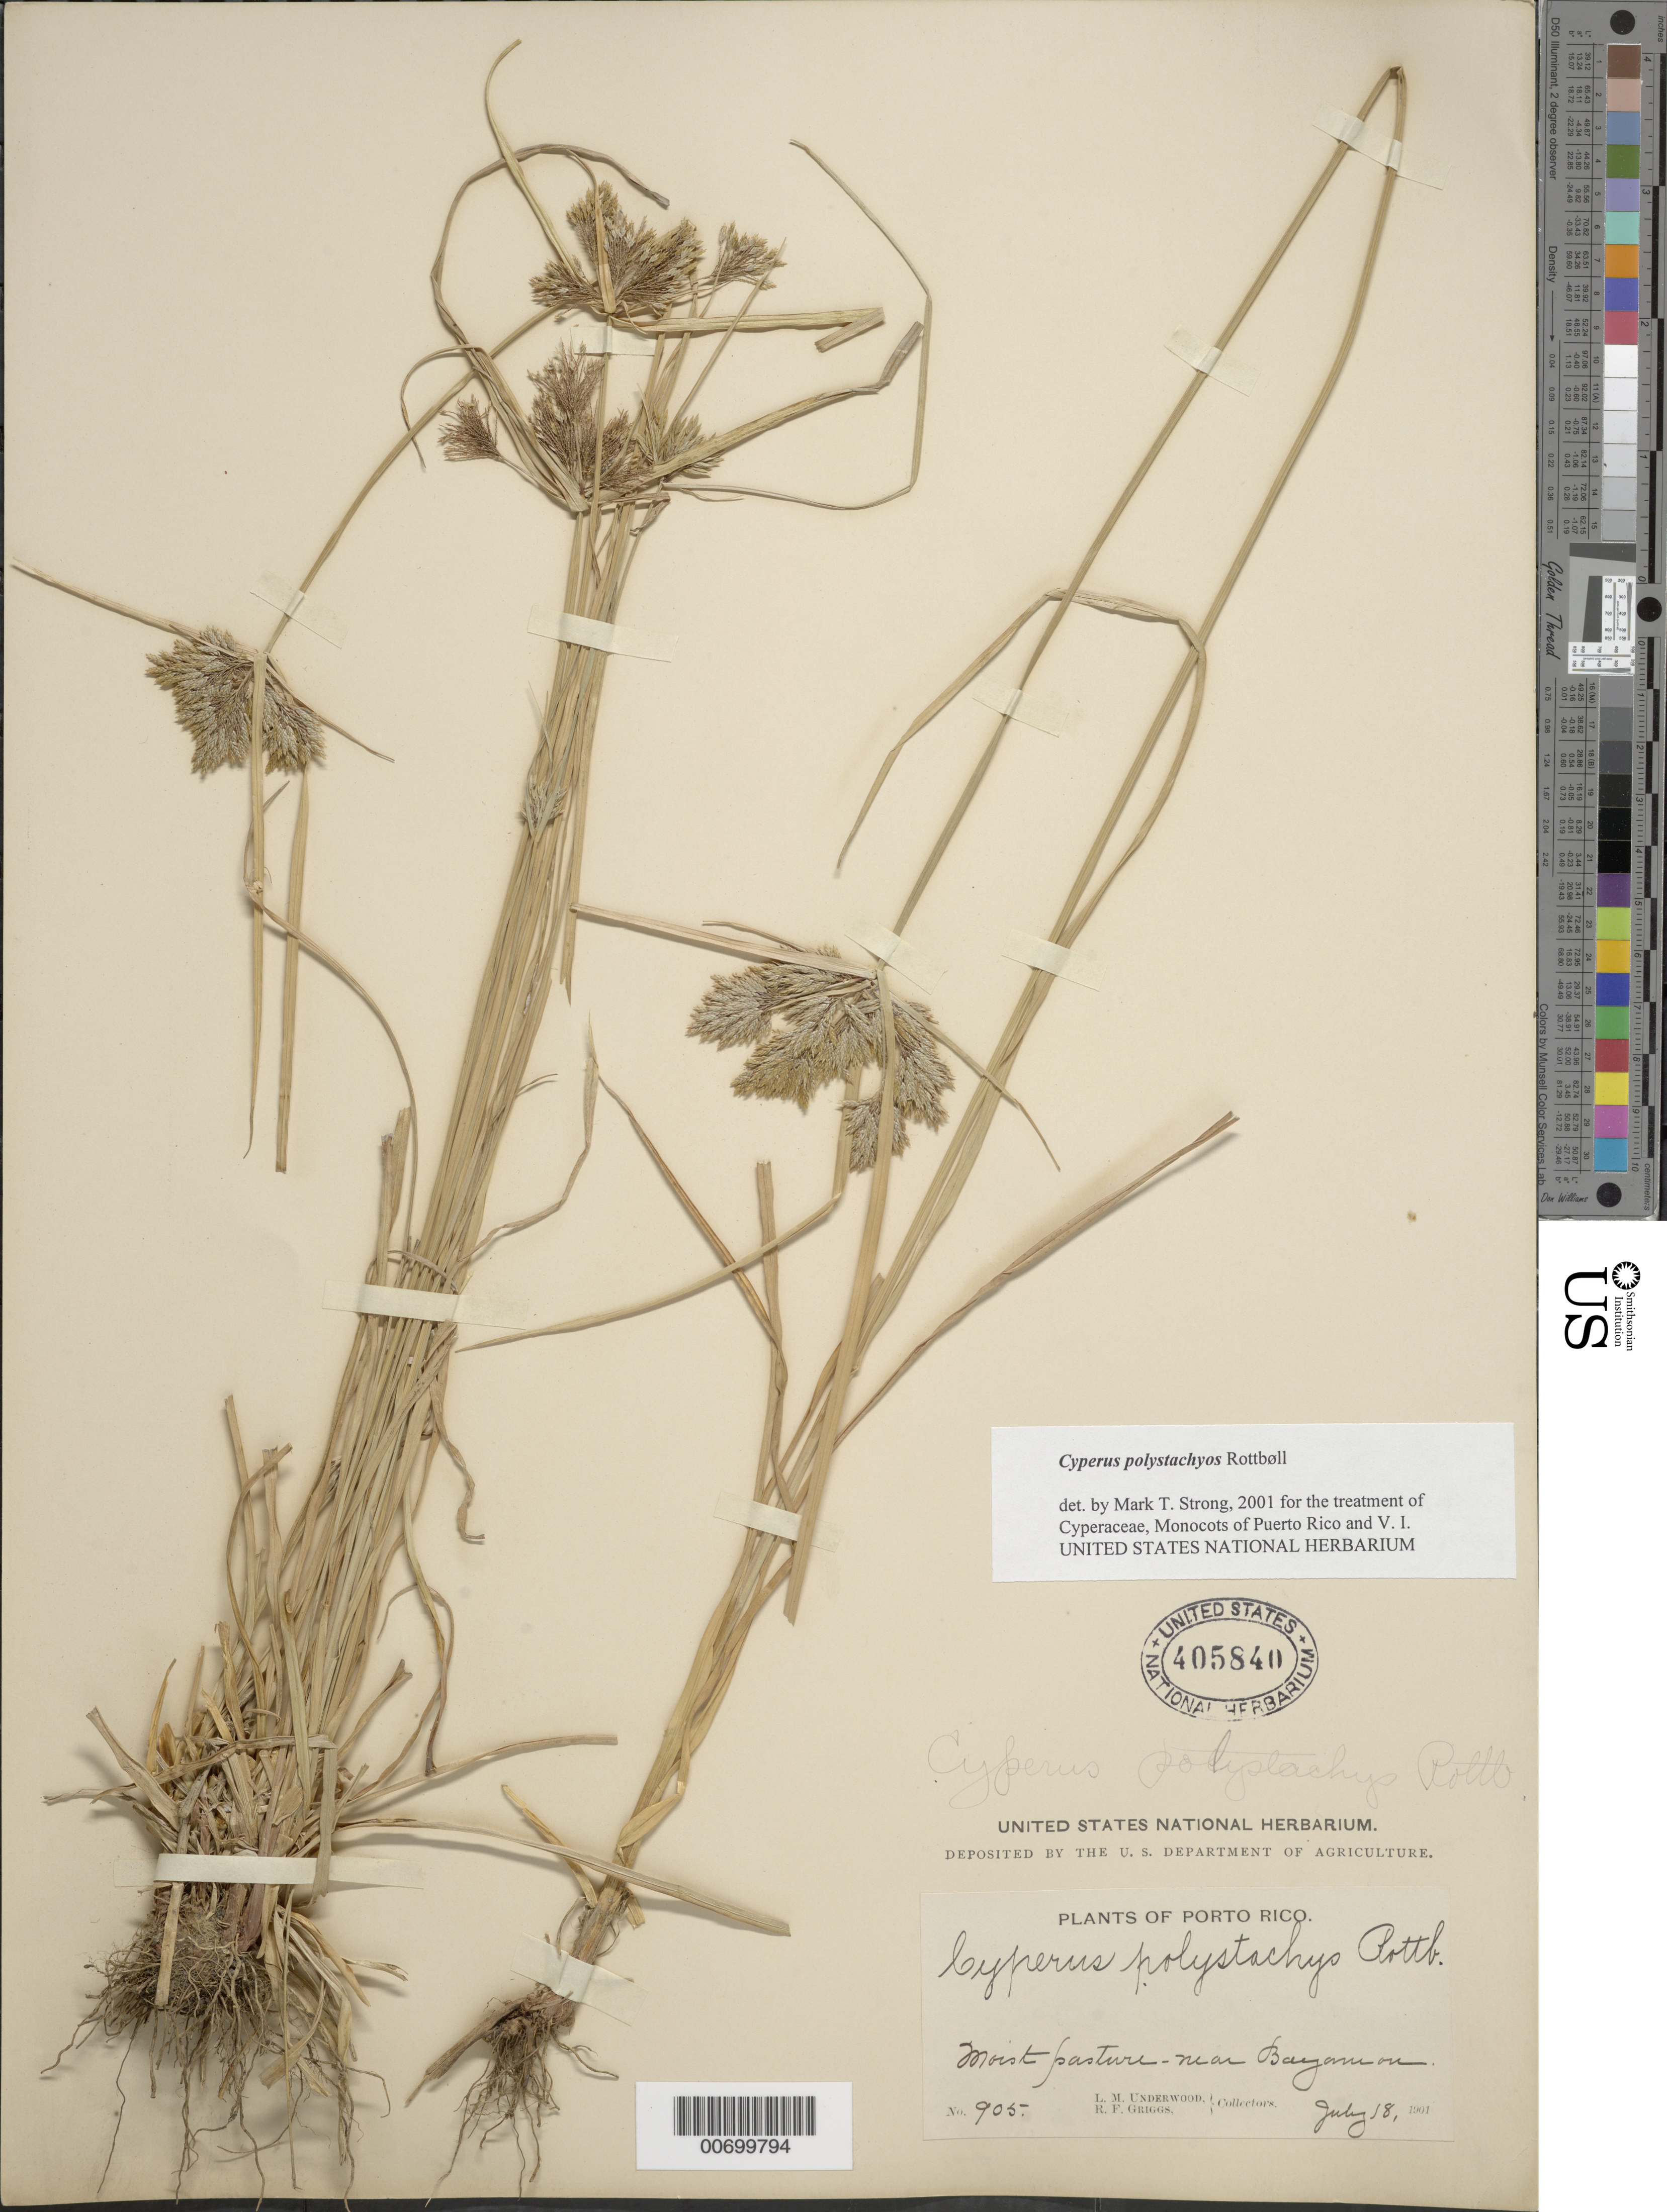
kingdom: Plantae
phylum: Tracheophyta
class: Liliopsida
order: Poales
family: Cyperaceae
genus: Cyperus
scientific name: Cyperus polystachyos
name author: Rottb.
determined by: Strong, M. T., (US), Smithsonian Institution - National Museum of Natural History (UNITED STATES)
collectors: L. M. Underwood & R. F. Griggs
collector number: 905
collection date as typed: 18 Jul 1901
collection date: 1901-07-18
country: Puerto Rico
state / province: Bayamón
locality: Near Bayamón.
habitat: Moist pasture.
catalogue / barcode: US 405840